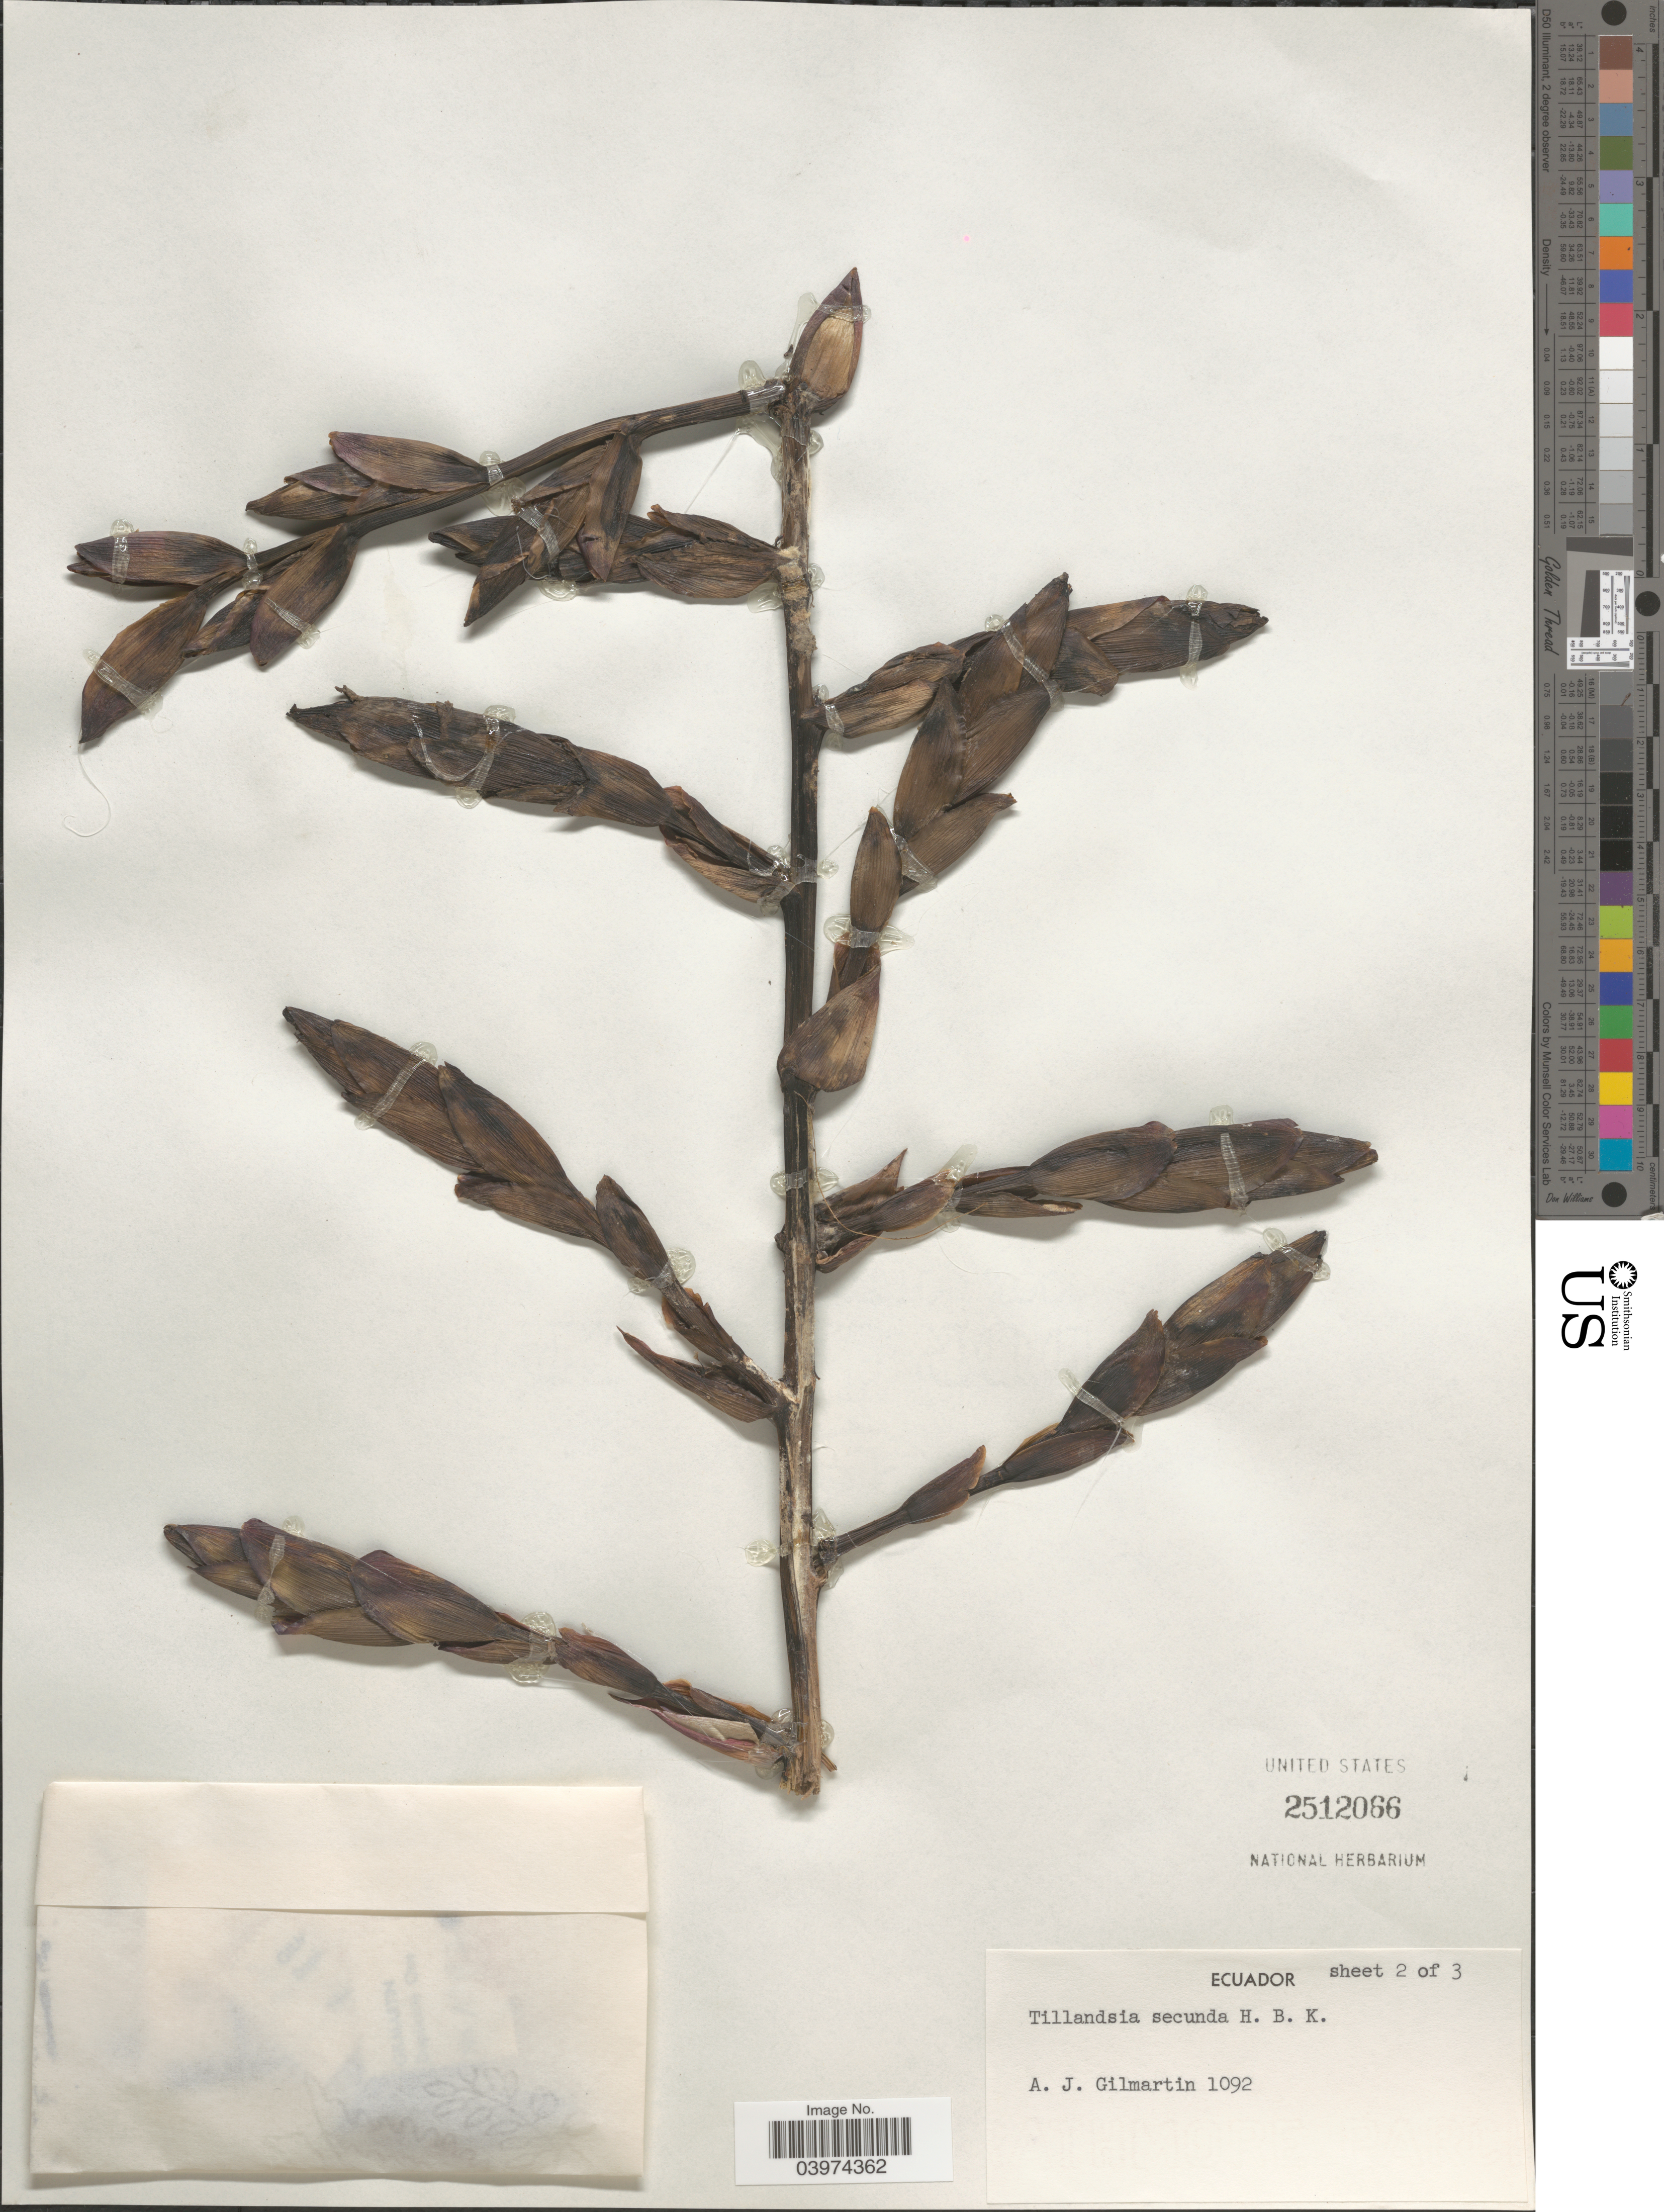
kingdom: Plantae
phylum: Tracheophyta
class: Liliopsida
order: Poales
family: Bromeliaceae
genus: Tillandsia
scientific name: Tillandsia secunda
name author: Kunth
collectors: A. J. Gilmartin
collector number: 1092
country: Ecuador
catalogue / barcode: US 2512066